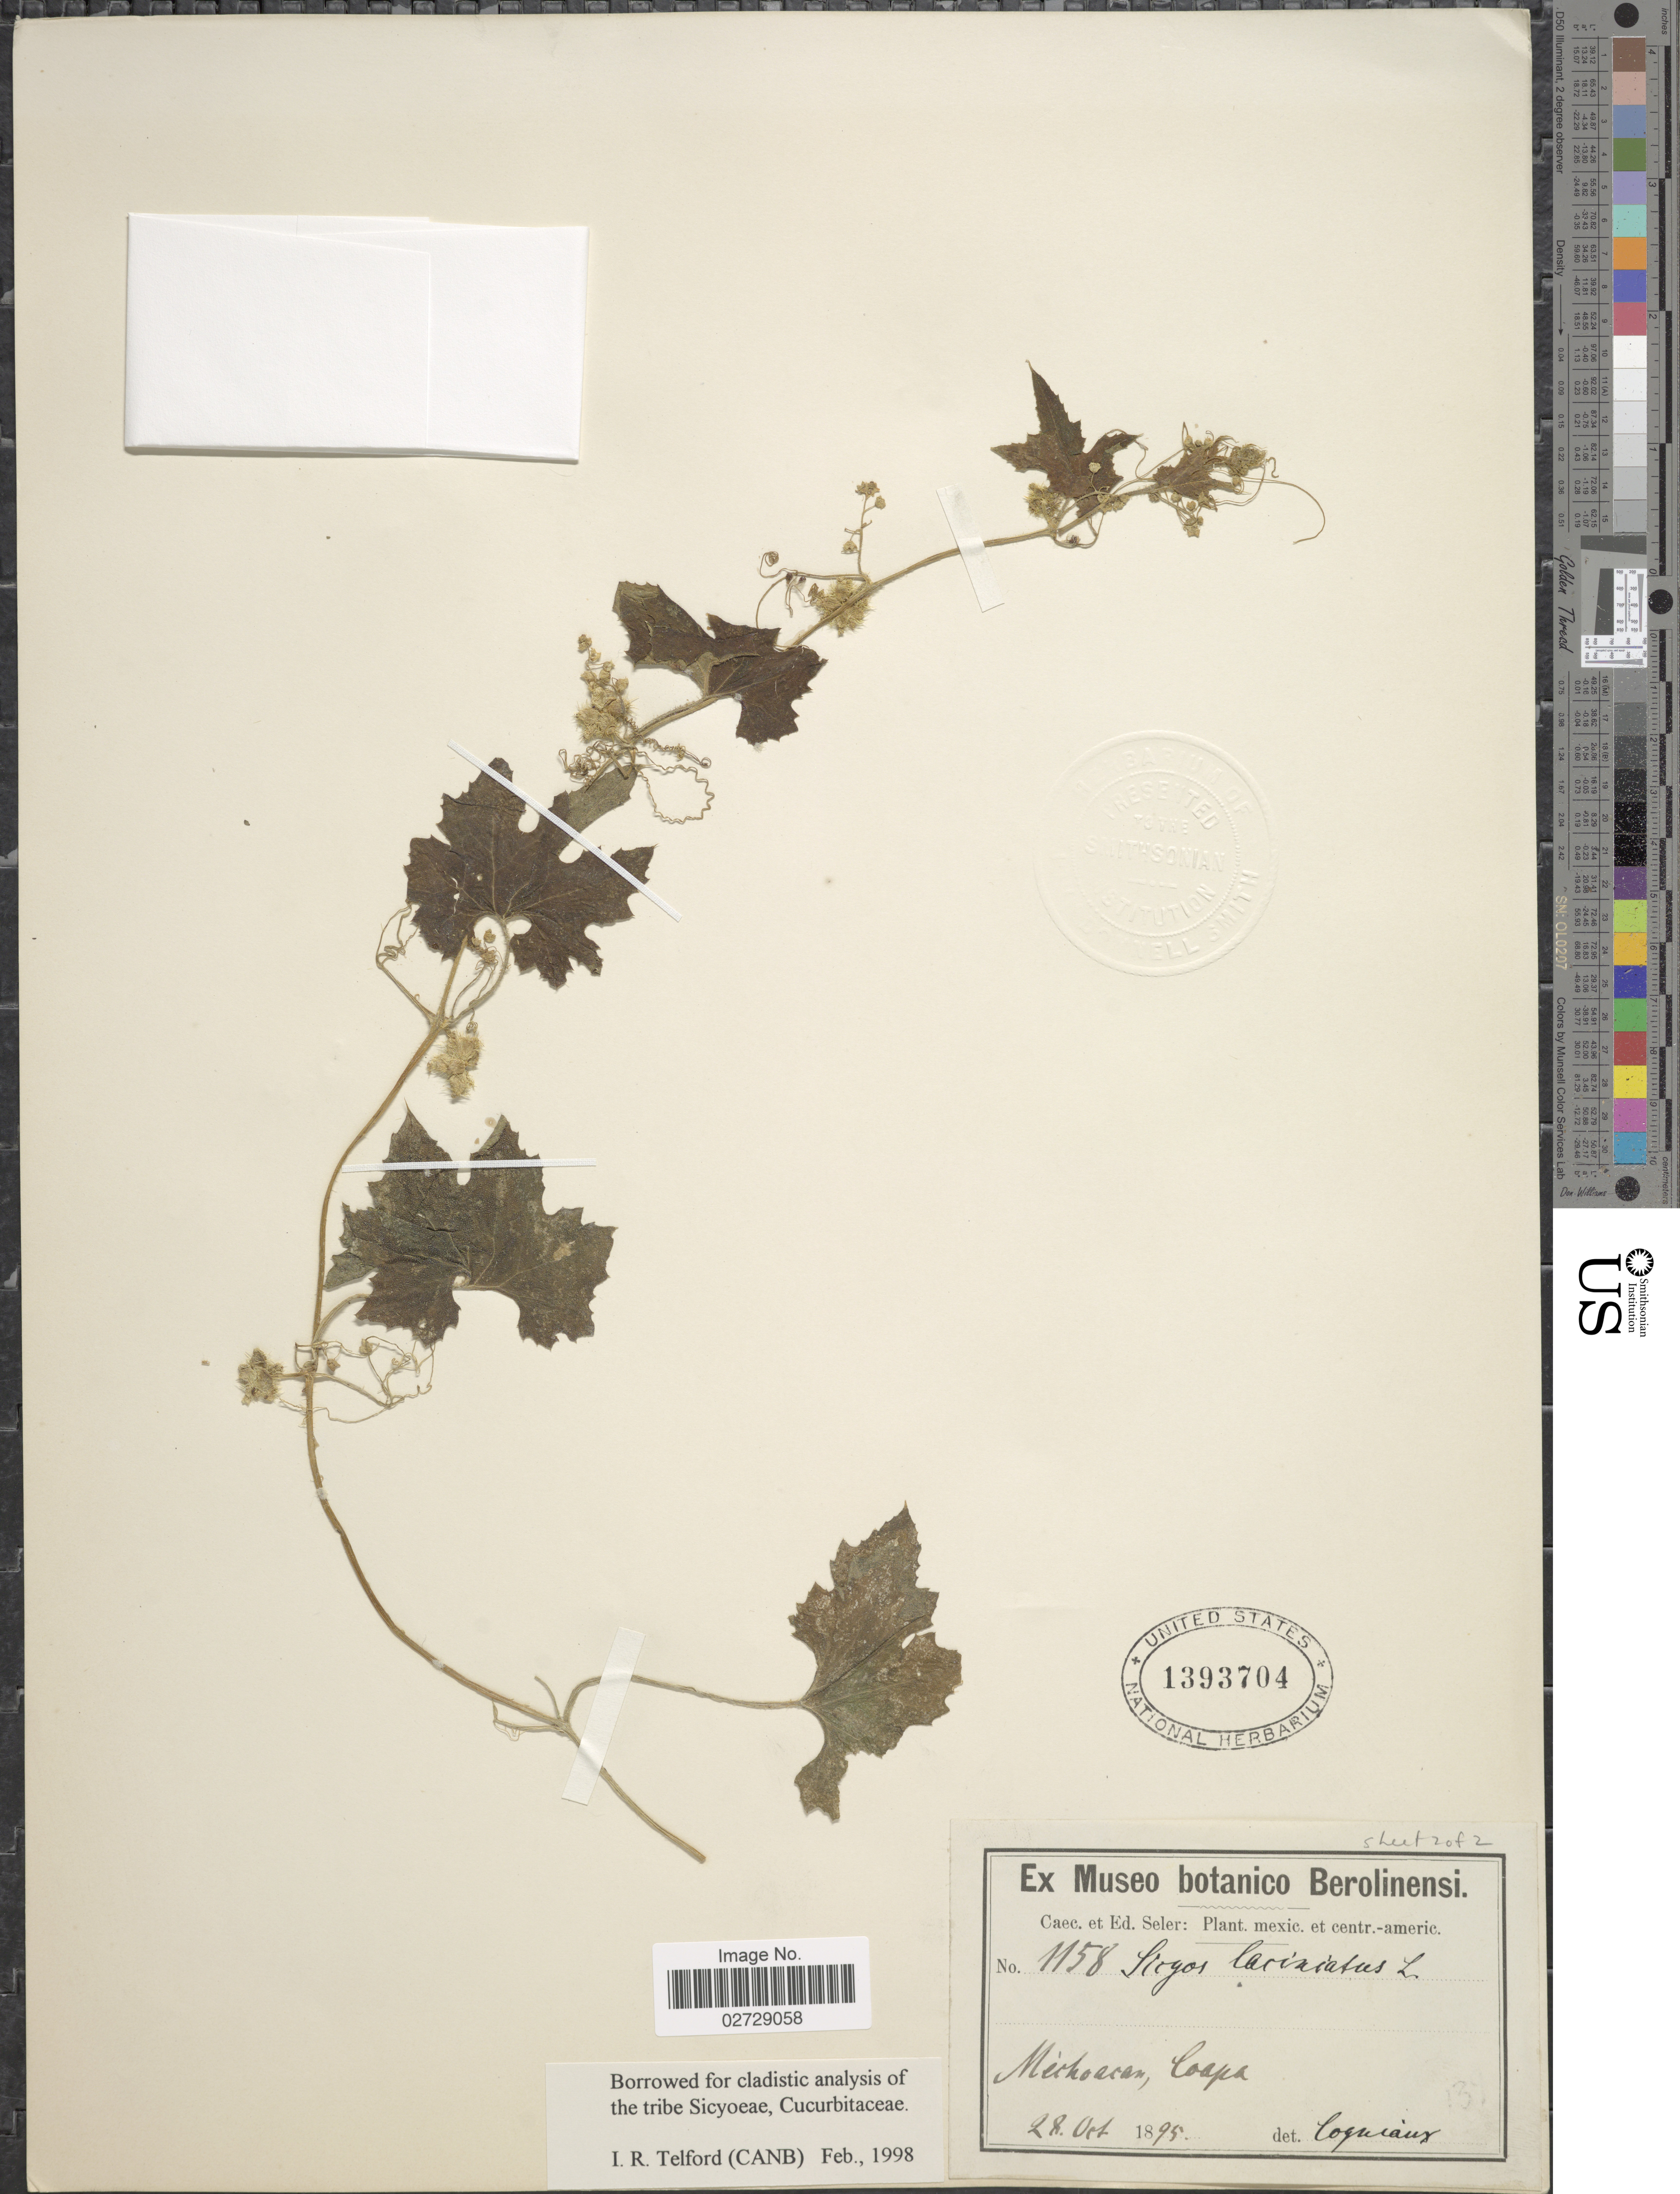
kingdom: Plantae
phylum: Tracheophyta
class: Magnoliopsida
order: Cucurbitales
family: Cucurbitaceae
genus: Sicyos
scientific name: Sicyos laciniatus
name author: L.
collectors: ex Caec. et Ed Seler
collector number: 1158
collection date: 1895-10-28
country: Mexico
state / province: Michoacán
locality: Coapa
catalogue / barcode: US 1393704